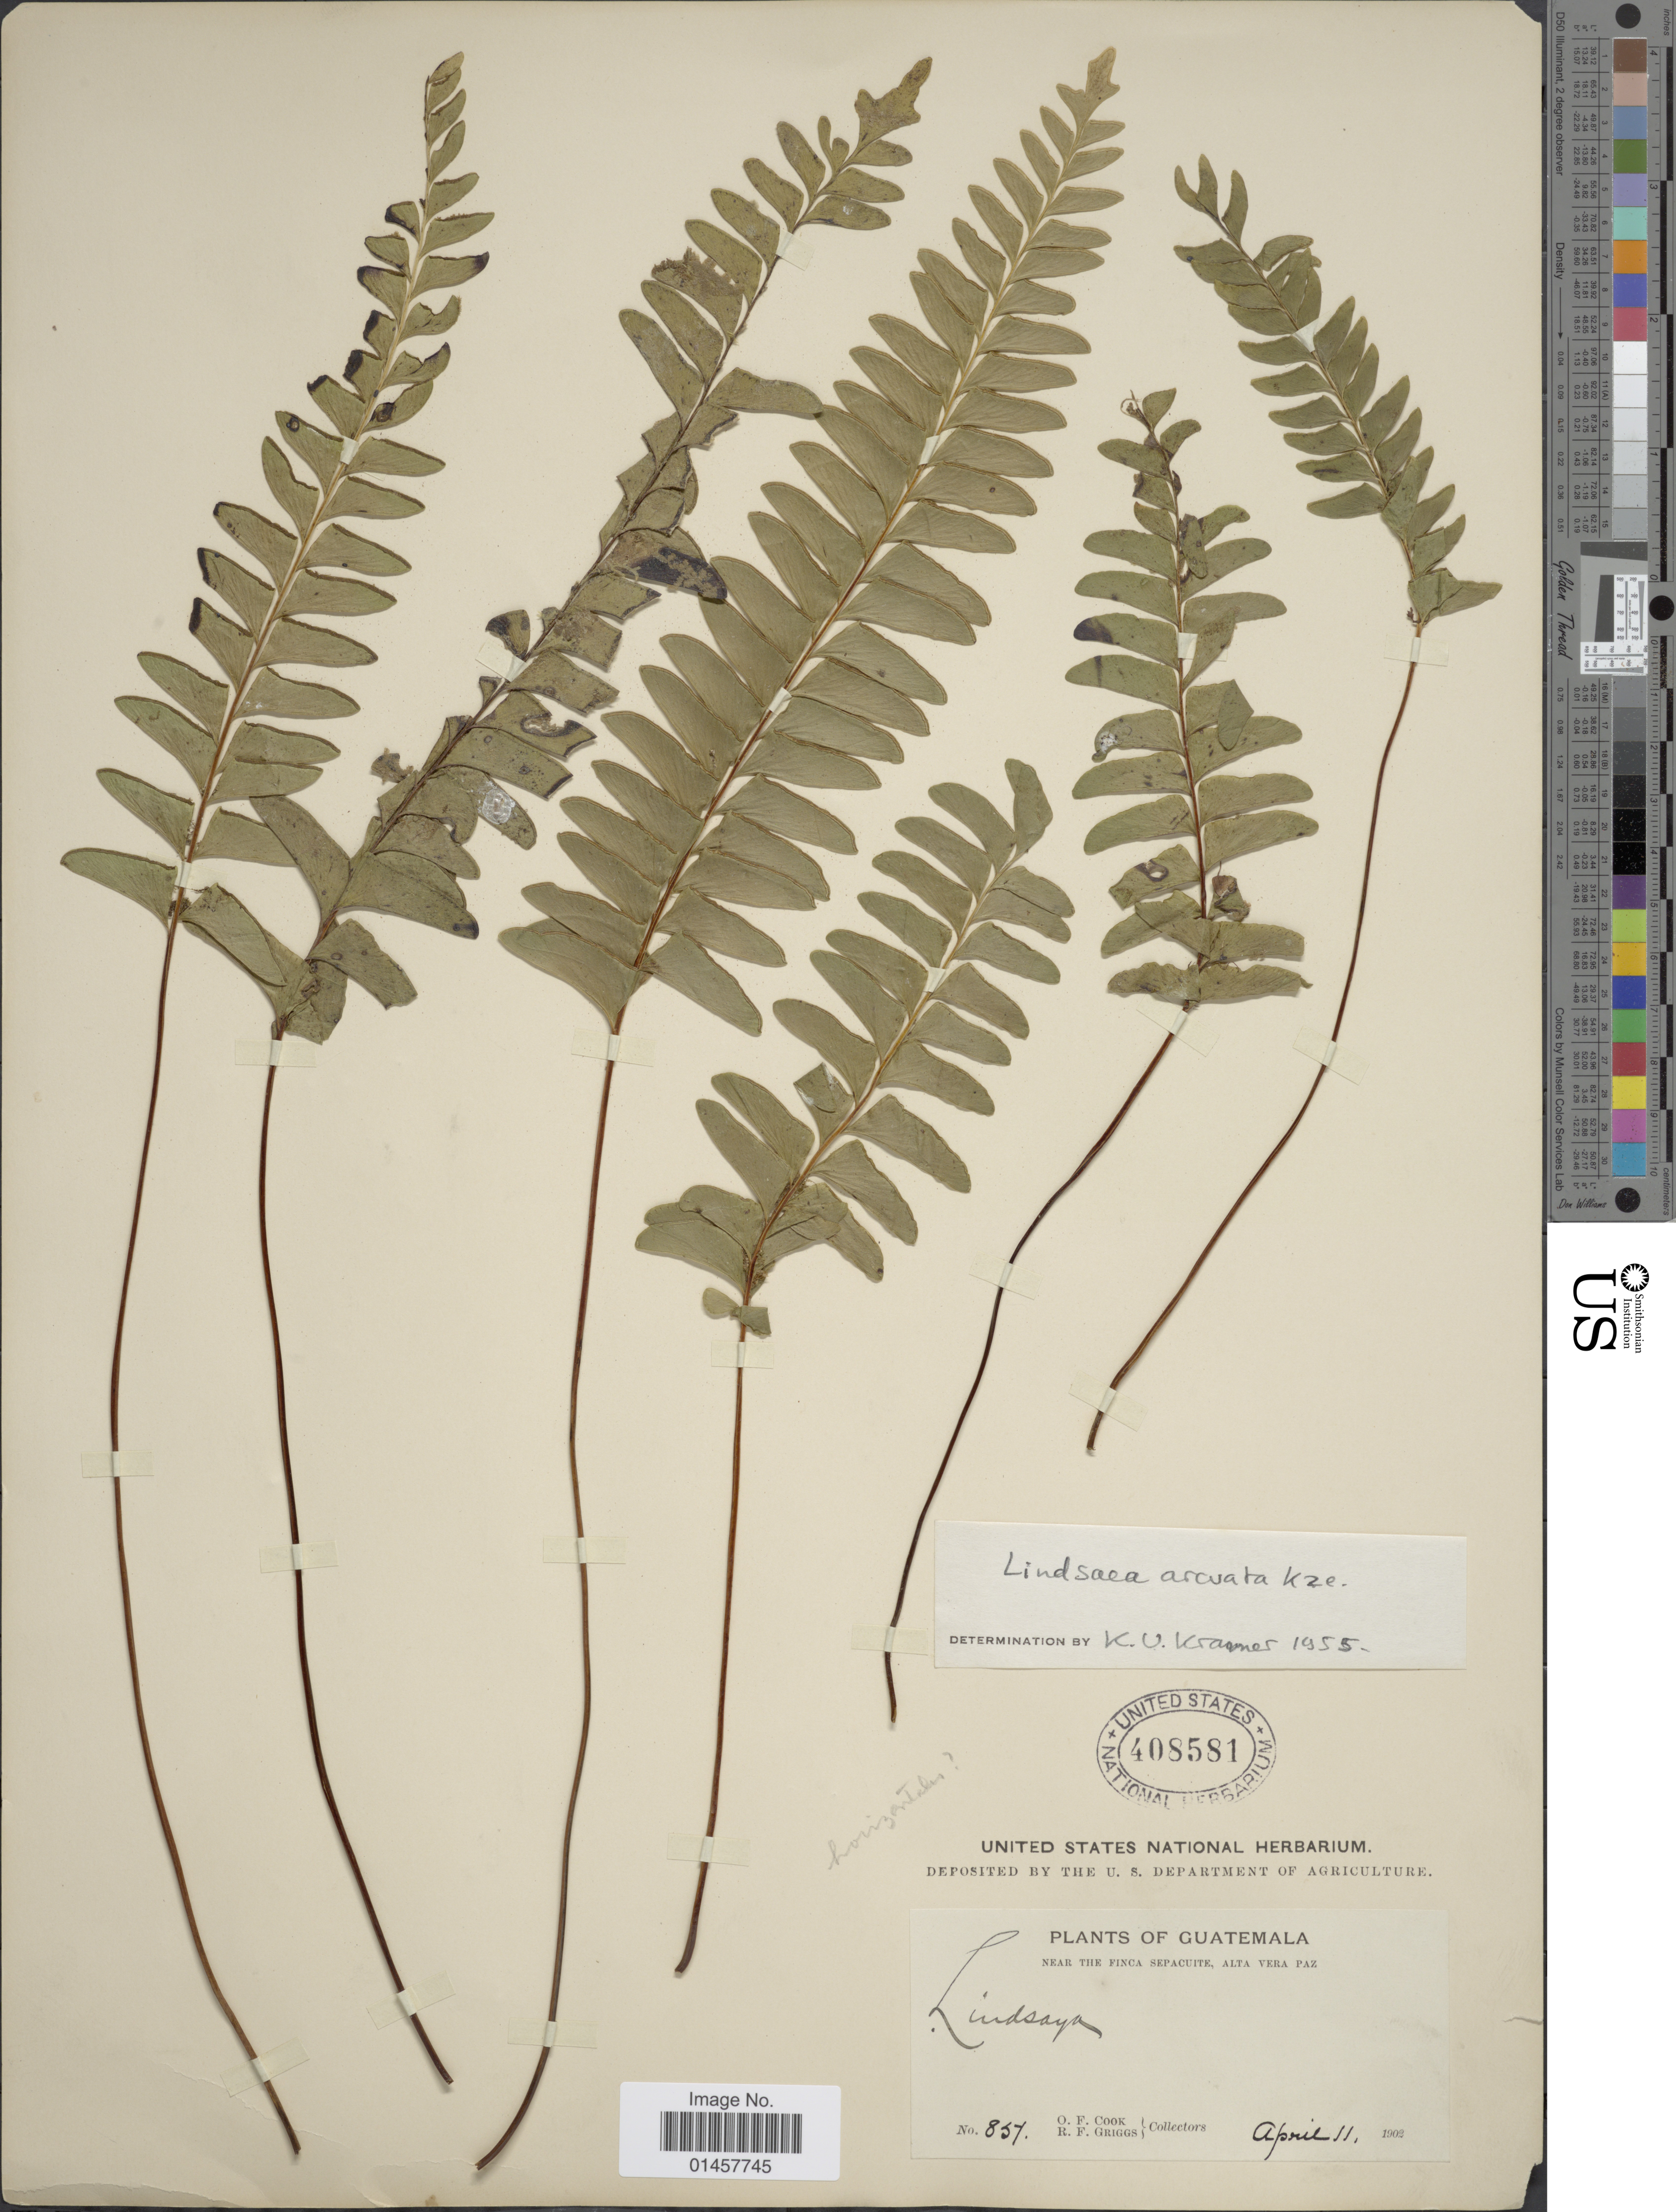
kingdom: Plantae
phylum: Tracheophyta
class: Polypodiopsida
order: Polypodiales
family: Lindsaeaceae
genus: Lindsaea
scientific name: Lindsaea arcuata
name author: Kunze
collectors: O. F. Cook & R. F. Griggs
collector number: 857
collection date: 1902-04-11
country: Guatemala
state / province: Alta Verapaz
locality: Guatemala, Near the Finca Sepacuite, Alta Vera Paz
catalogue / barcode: US 408581